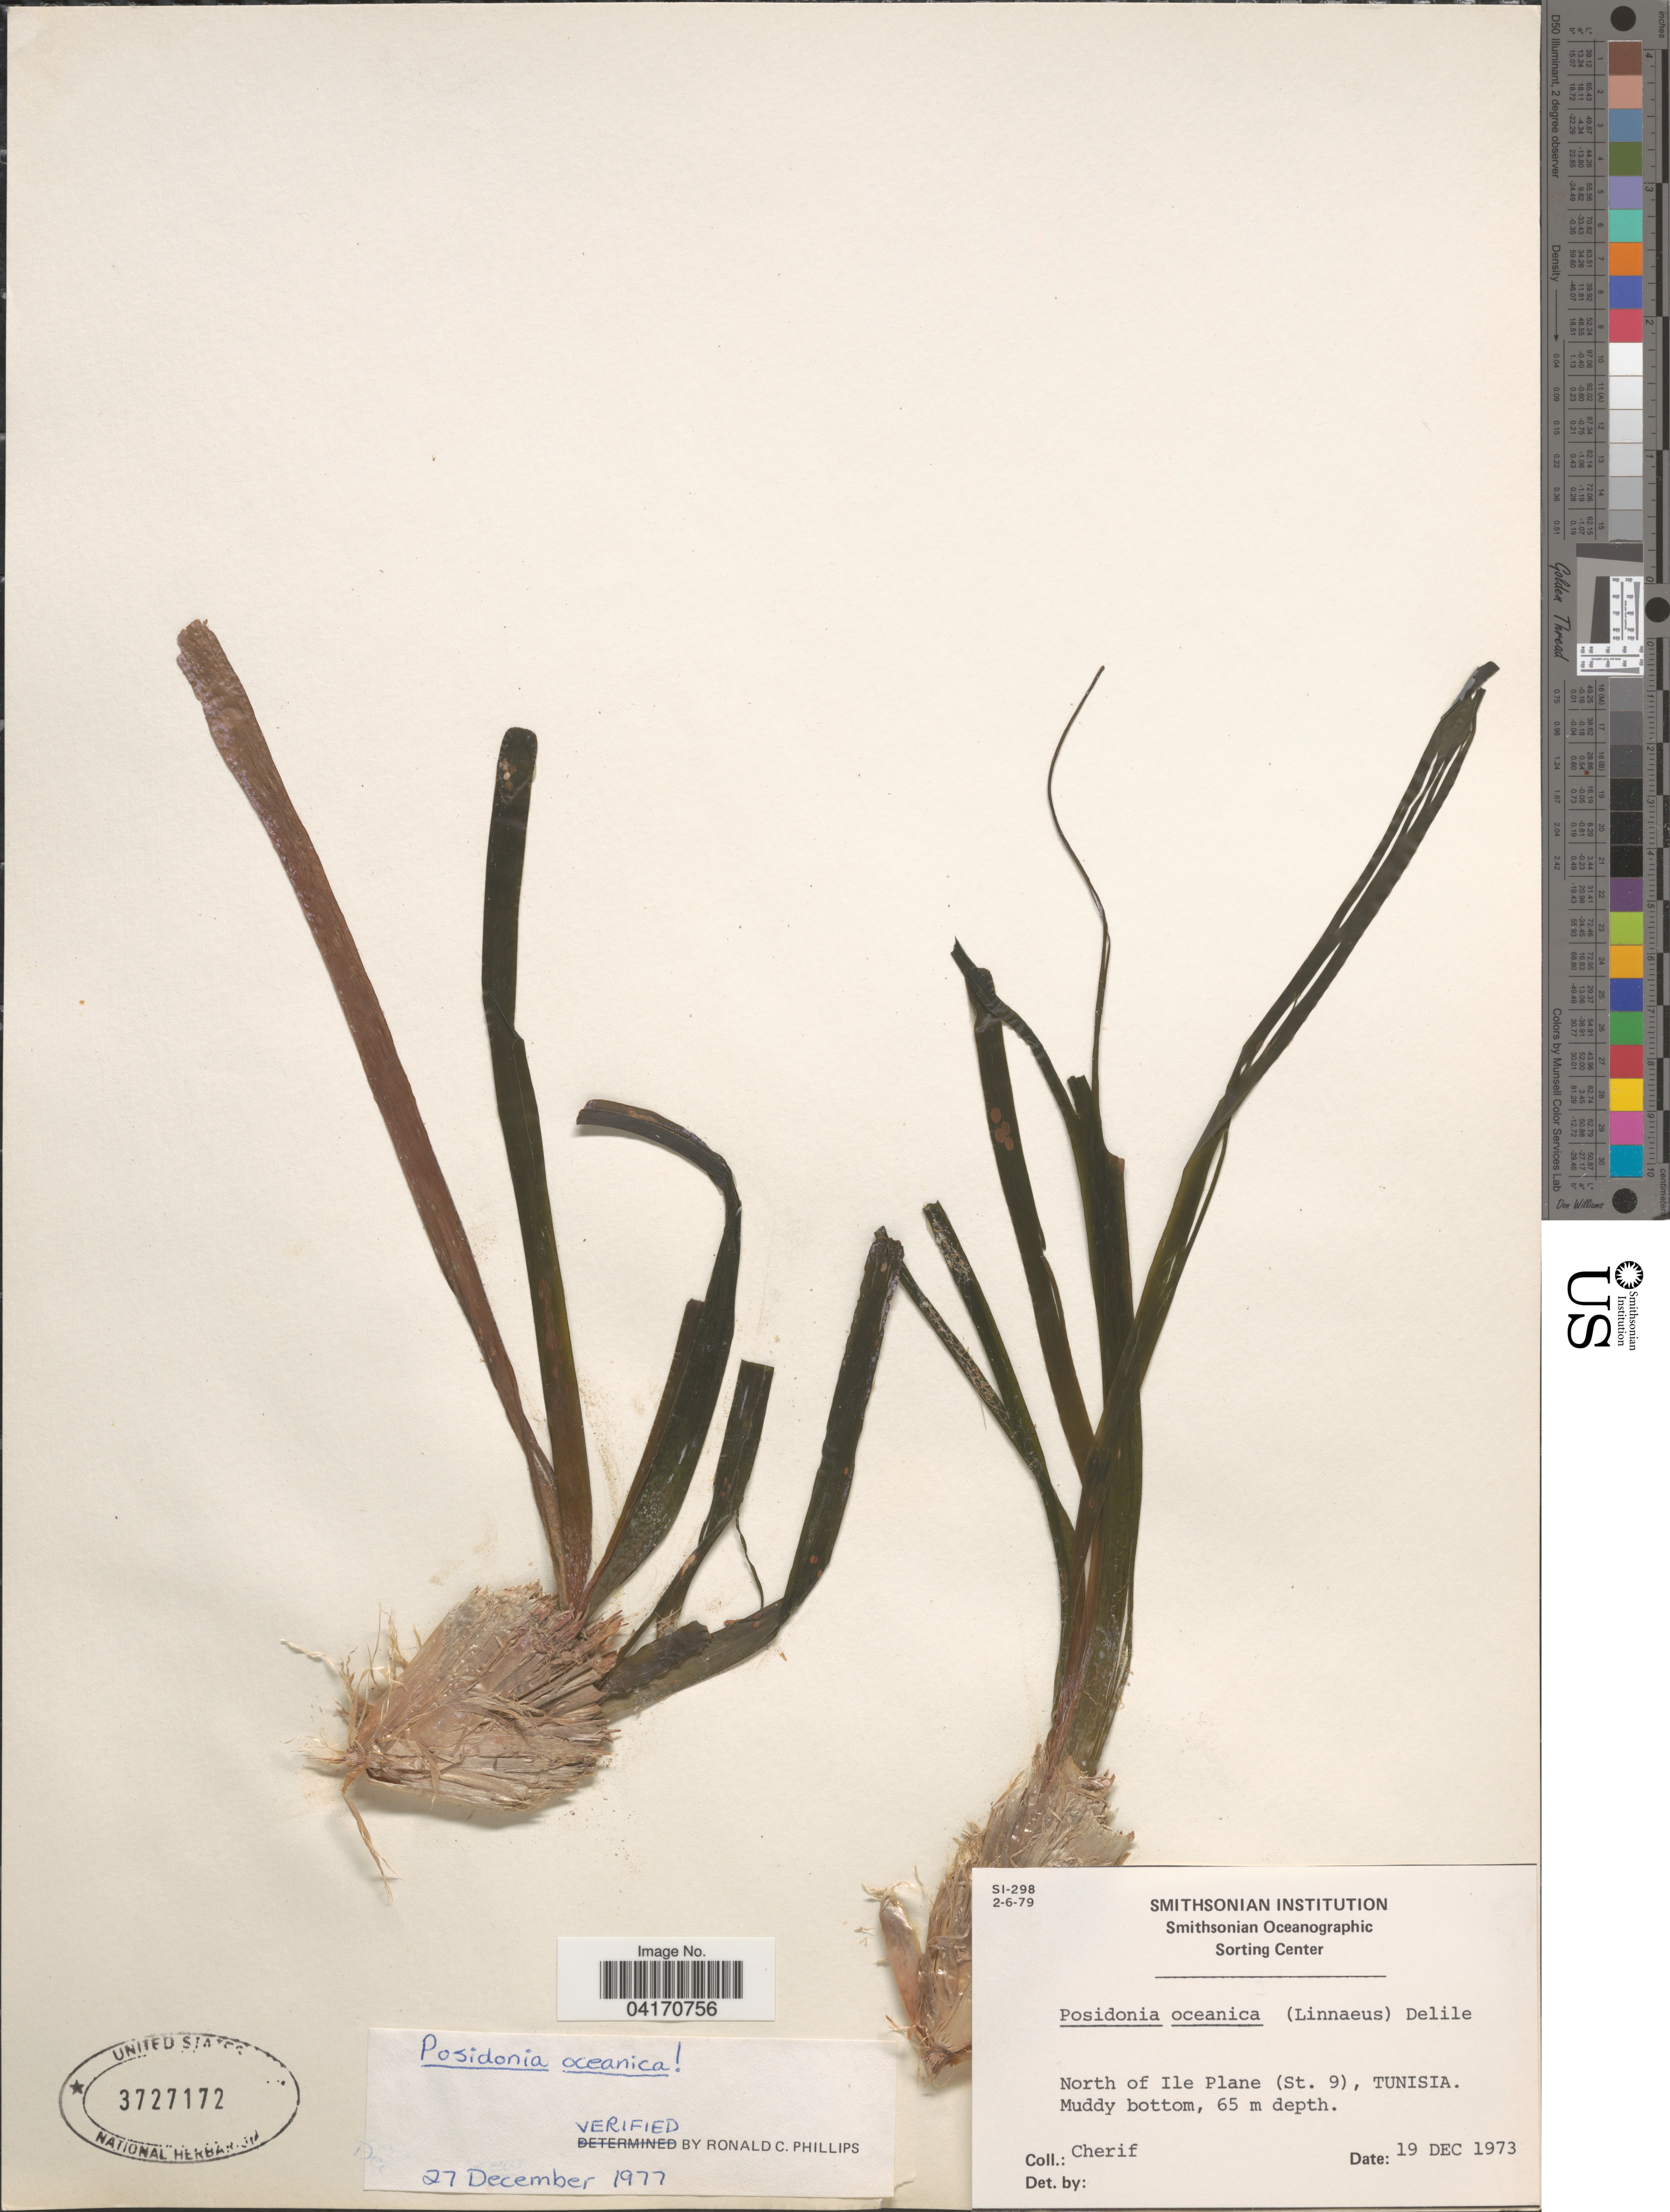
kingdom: Plantae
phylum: Tracheophyta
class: Liliopsida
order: Alismatales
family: Posidoniaceae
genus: Posidonia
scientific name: Posidonia oceanica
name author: (L.) Delile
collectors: -. Cherif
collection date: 1973-12-19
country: Tunisia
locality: North of Ile Plane (St. 9).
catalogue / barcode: US 3727172